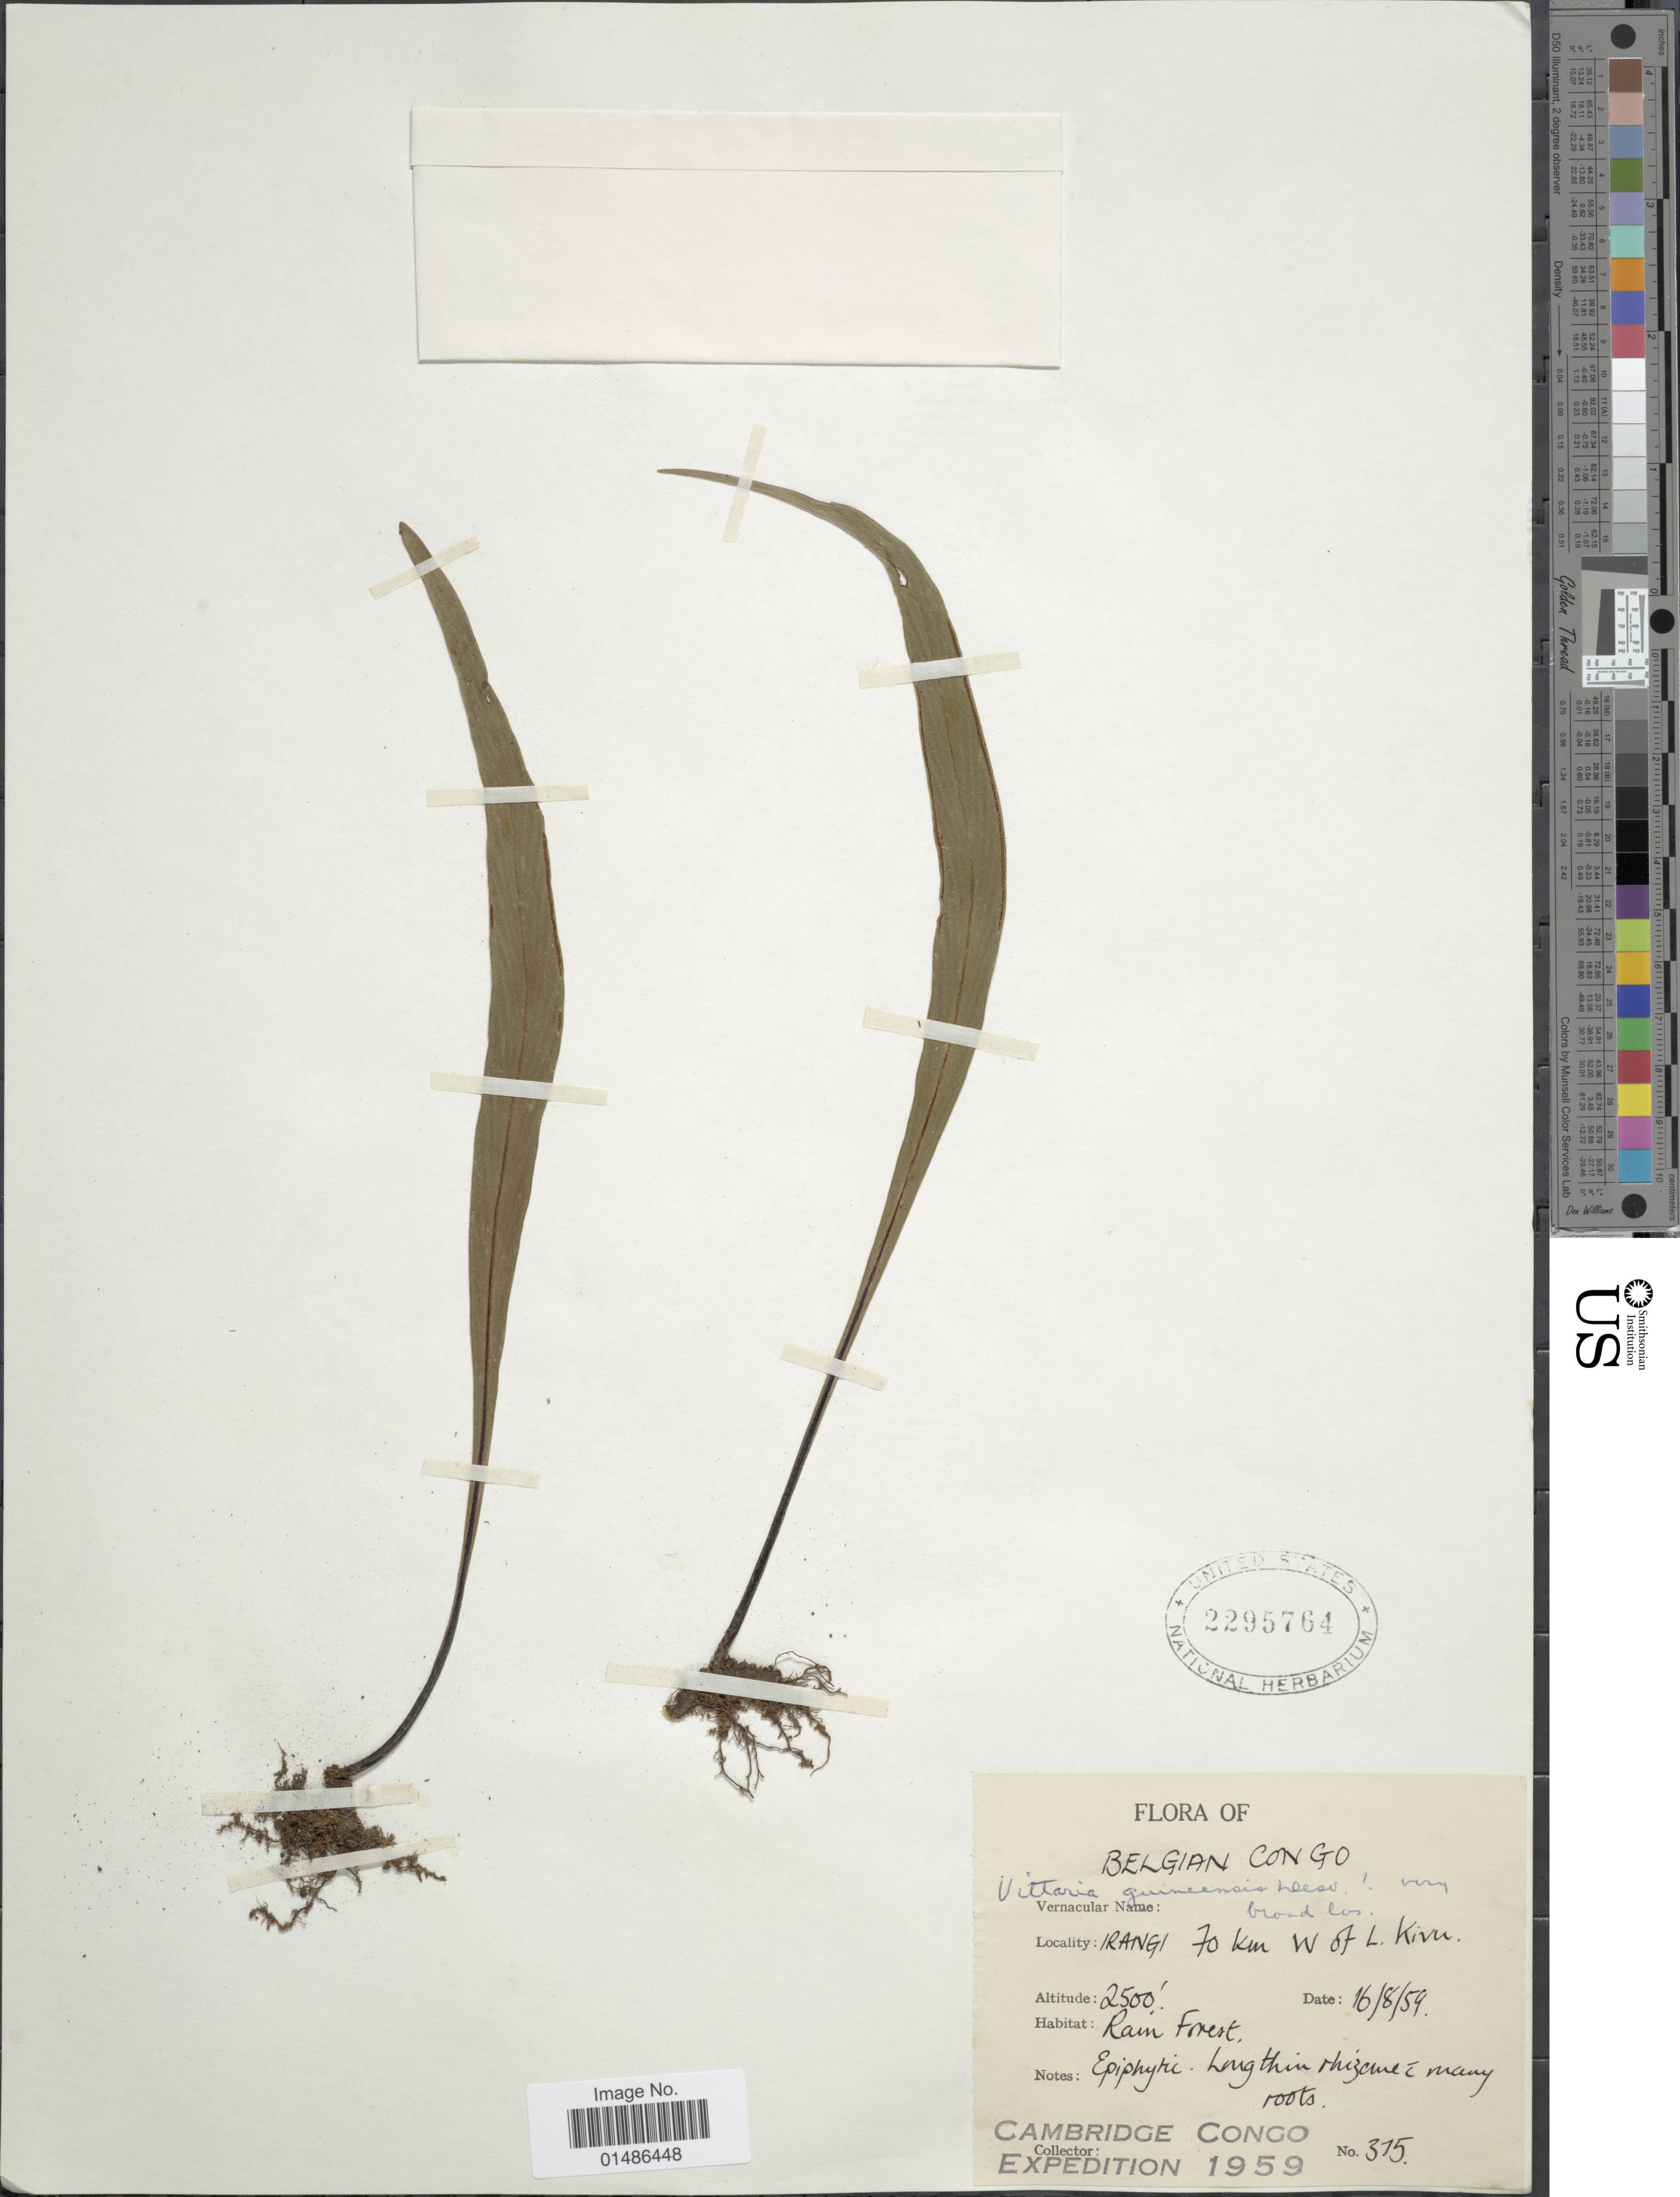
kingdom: Plantae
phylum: Tracheophyta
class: Polypodiopsida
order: Polypodiales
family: Pteridaceae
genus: Haplopteris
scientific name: Haplopteris guineensis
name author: (Desv.) E.H. Crane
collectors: Cambridge Congo Expedition 1959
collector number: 375*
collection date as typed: Transcribed d/m/y: 16/8/59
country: Congo, Democratic Republic of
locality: Belgian Congo. Irangi 70 km W of L. Kivu.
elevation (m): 762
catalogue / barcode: US 2295764